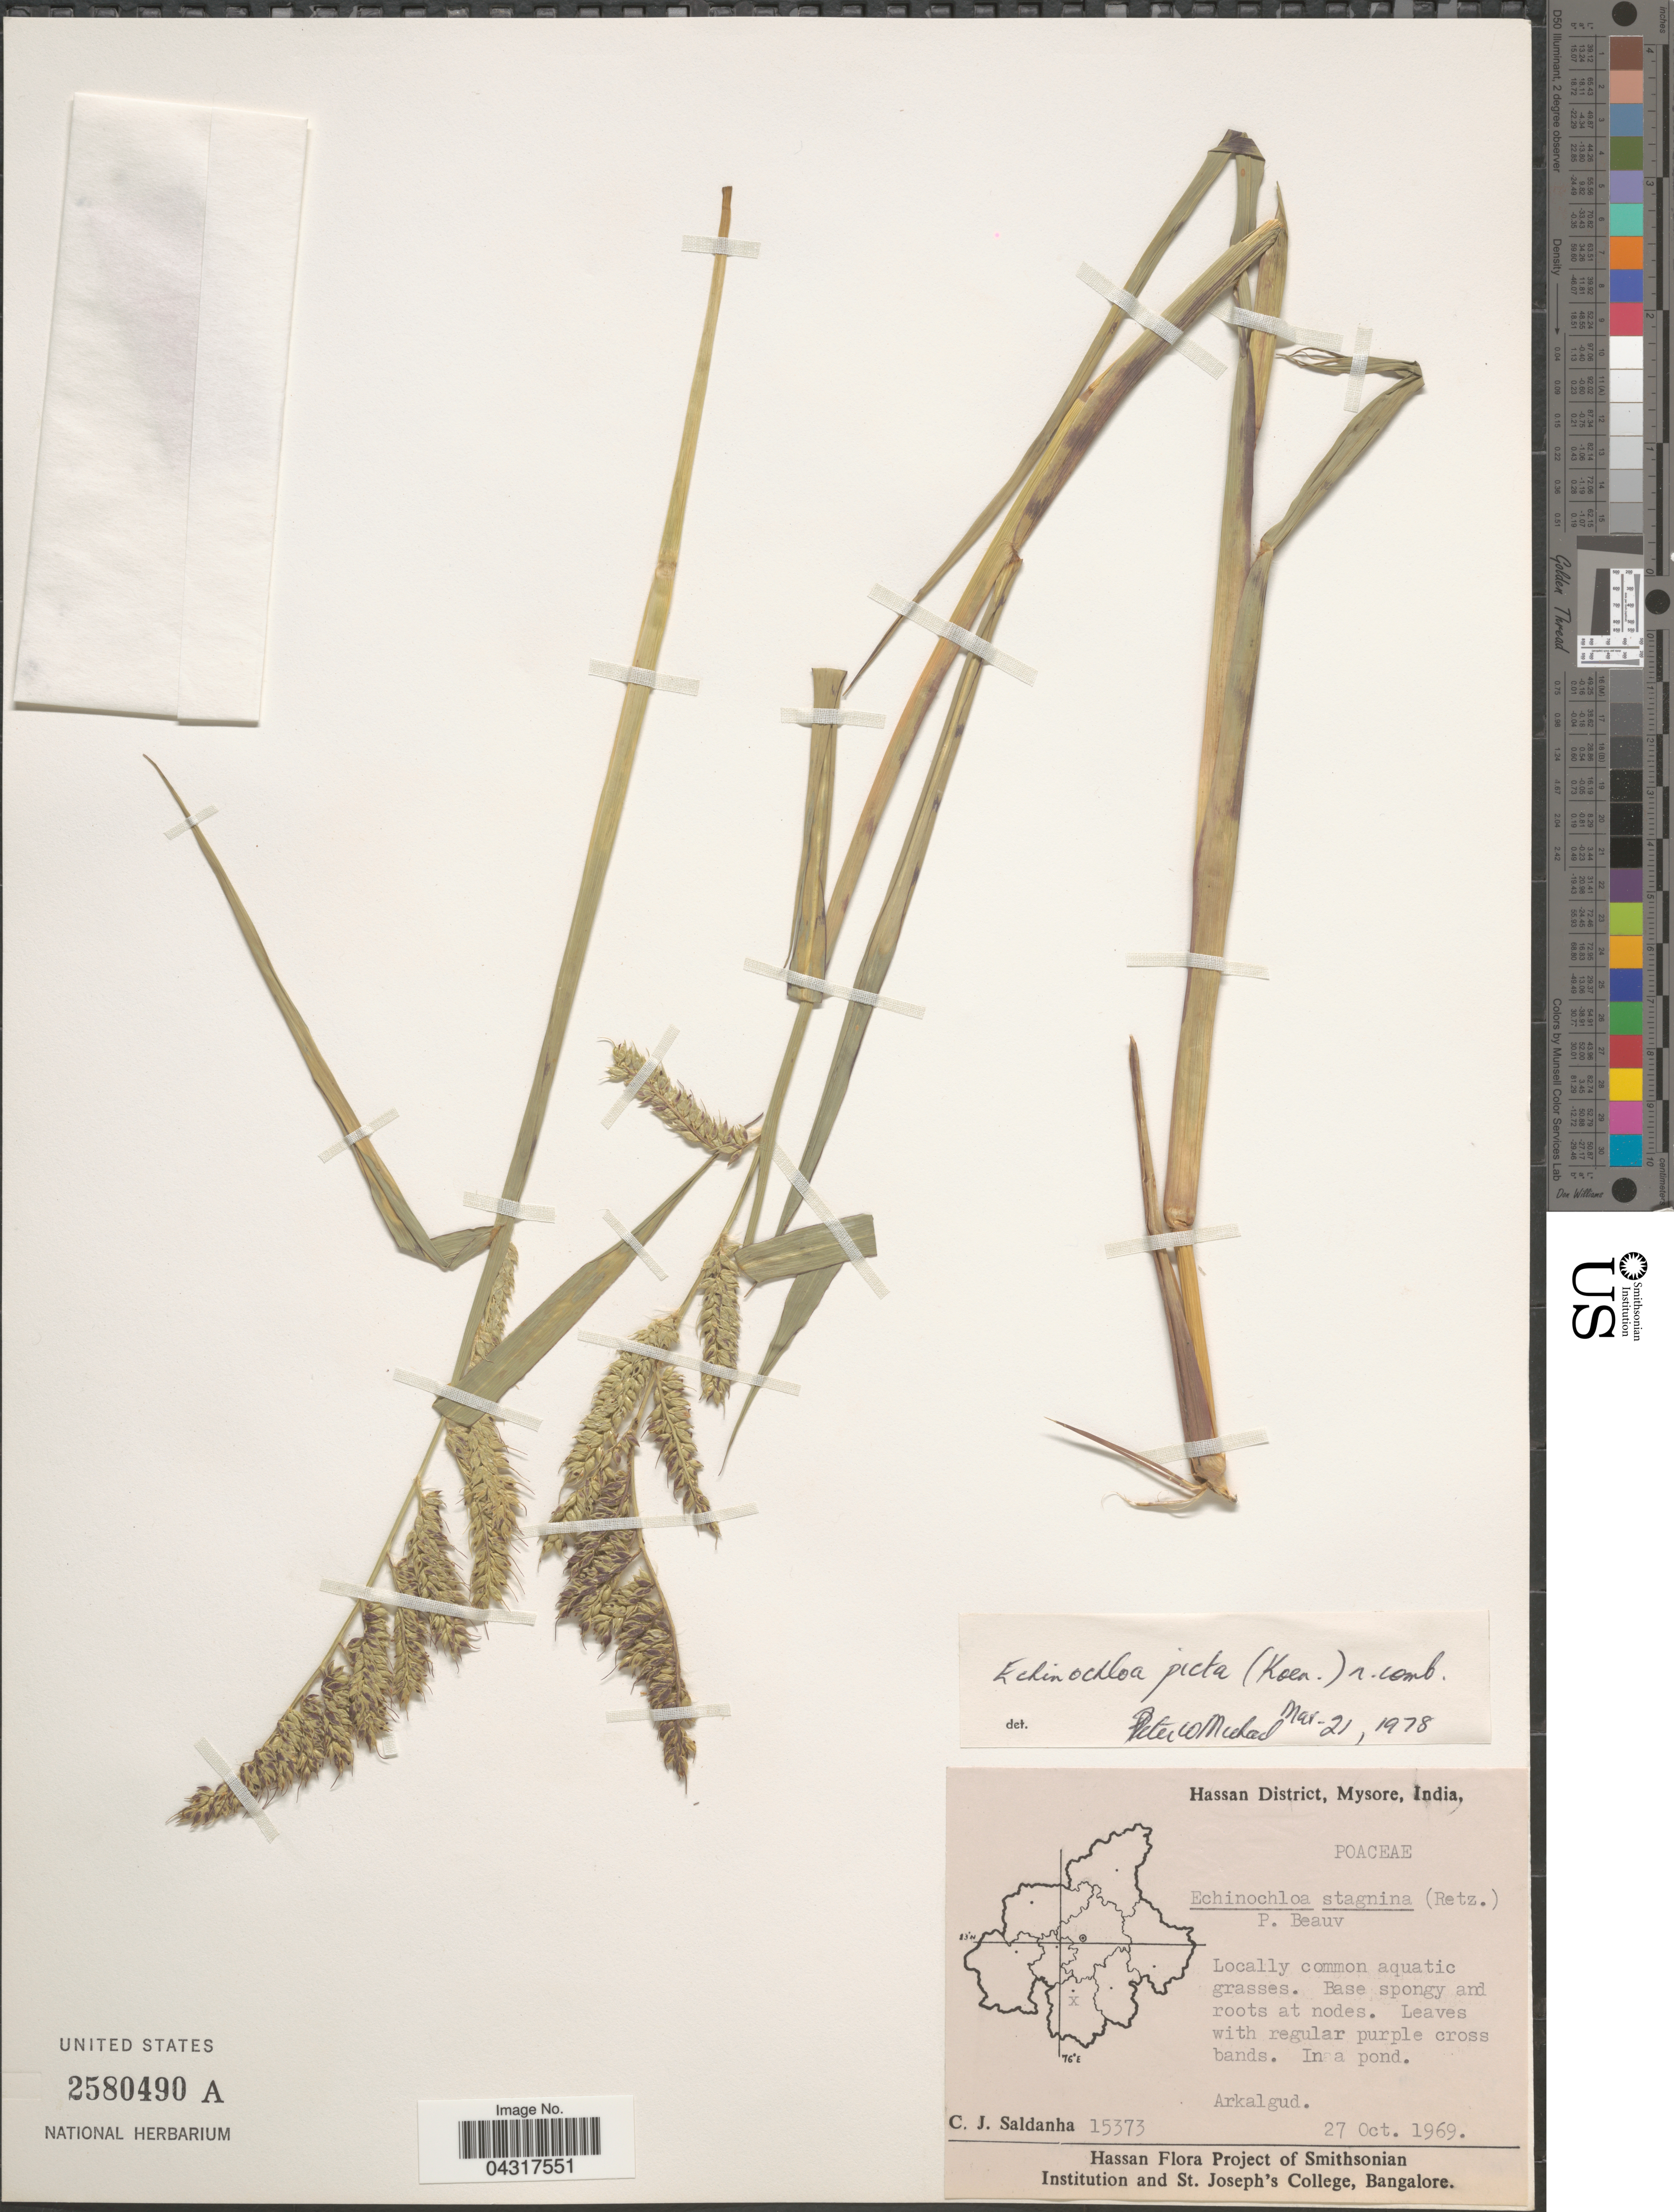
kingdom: Plantae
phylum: Tracheophyta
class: Liliopsida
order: Poales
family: Poaceae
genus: Echinochloa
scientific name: Echinochloa picta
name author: (K.D. Koenig) Michael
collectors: C. J. Saldanha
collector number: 15373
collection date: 1969-10-27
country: India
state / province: Karnataka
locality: Hassan District, Mysore. Arkalgud.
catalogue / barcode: US 2580490A